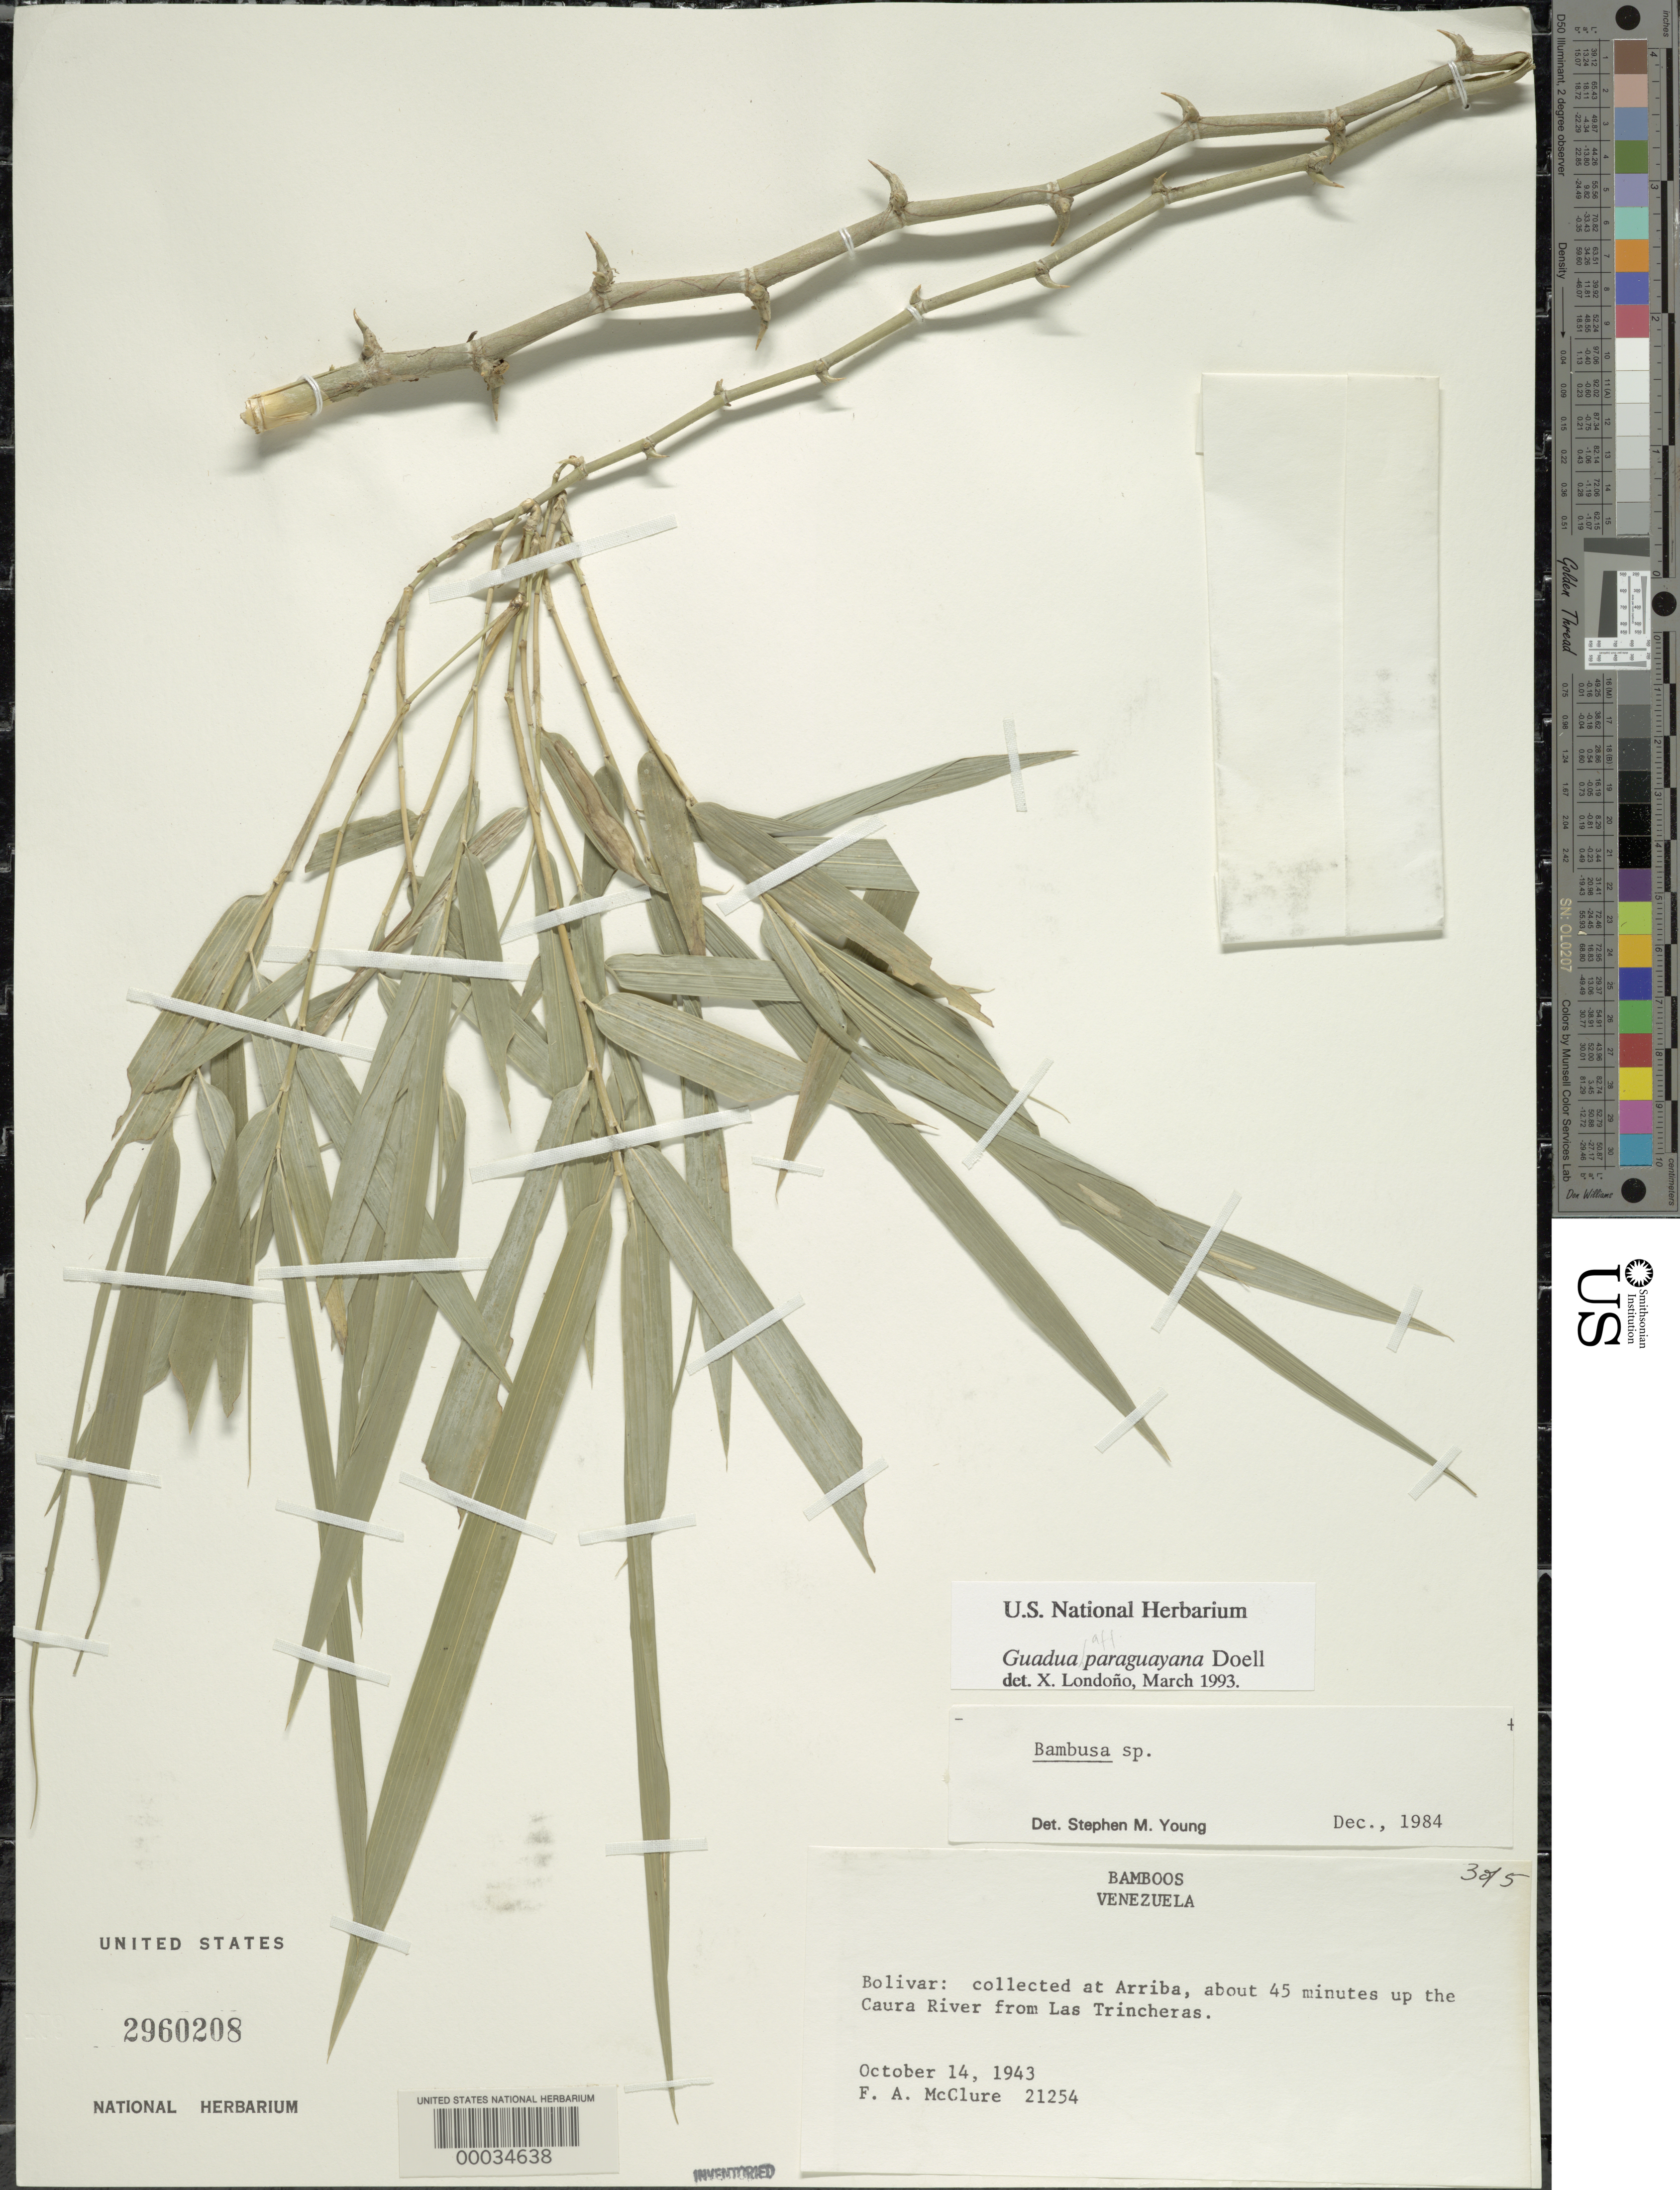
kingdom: Plantae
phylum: Tracheophyta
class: Liliopsida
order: Poales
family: Poaceae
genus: Guadua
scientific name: Guadua paraguayana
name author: Döll in Mart.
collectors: F. A. McClure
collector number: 21254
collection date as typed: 14 Oct 1943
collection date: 1943-10-14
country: Venezuela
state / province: Bolivar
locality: Caura river, las trincheras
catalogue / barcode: US 2960208